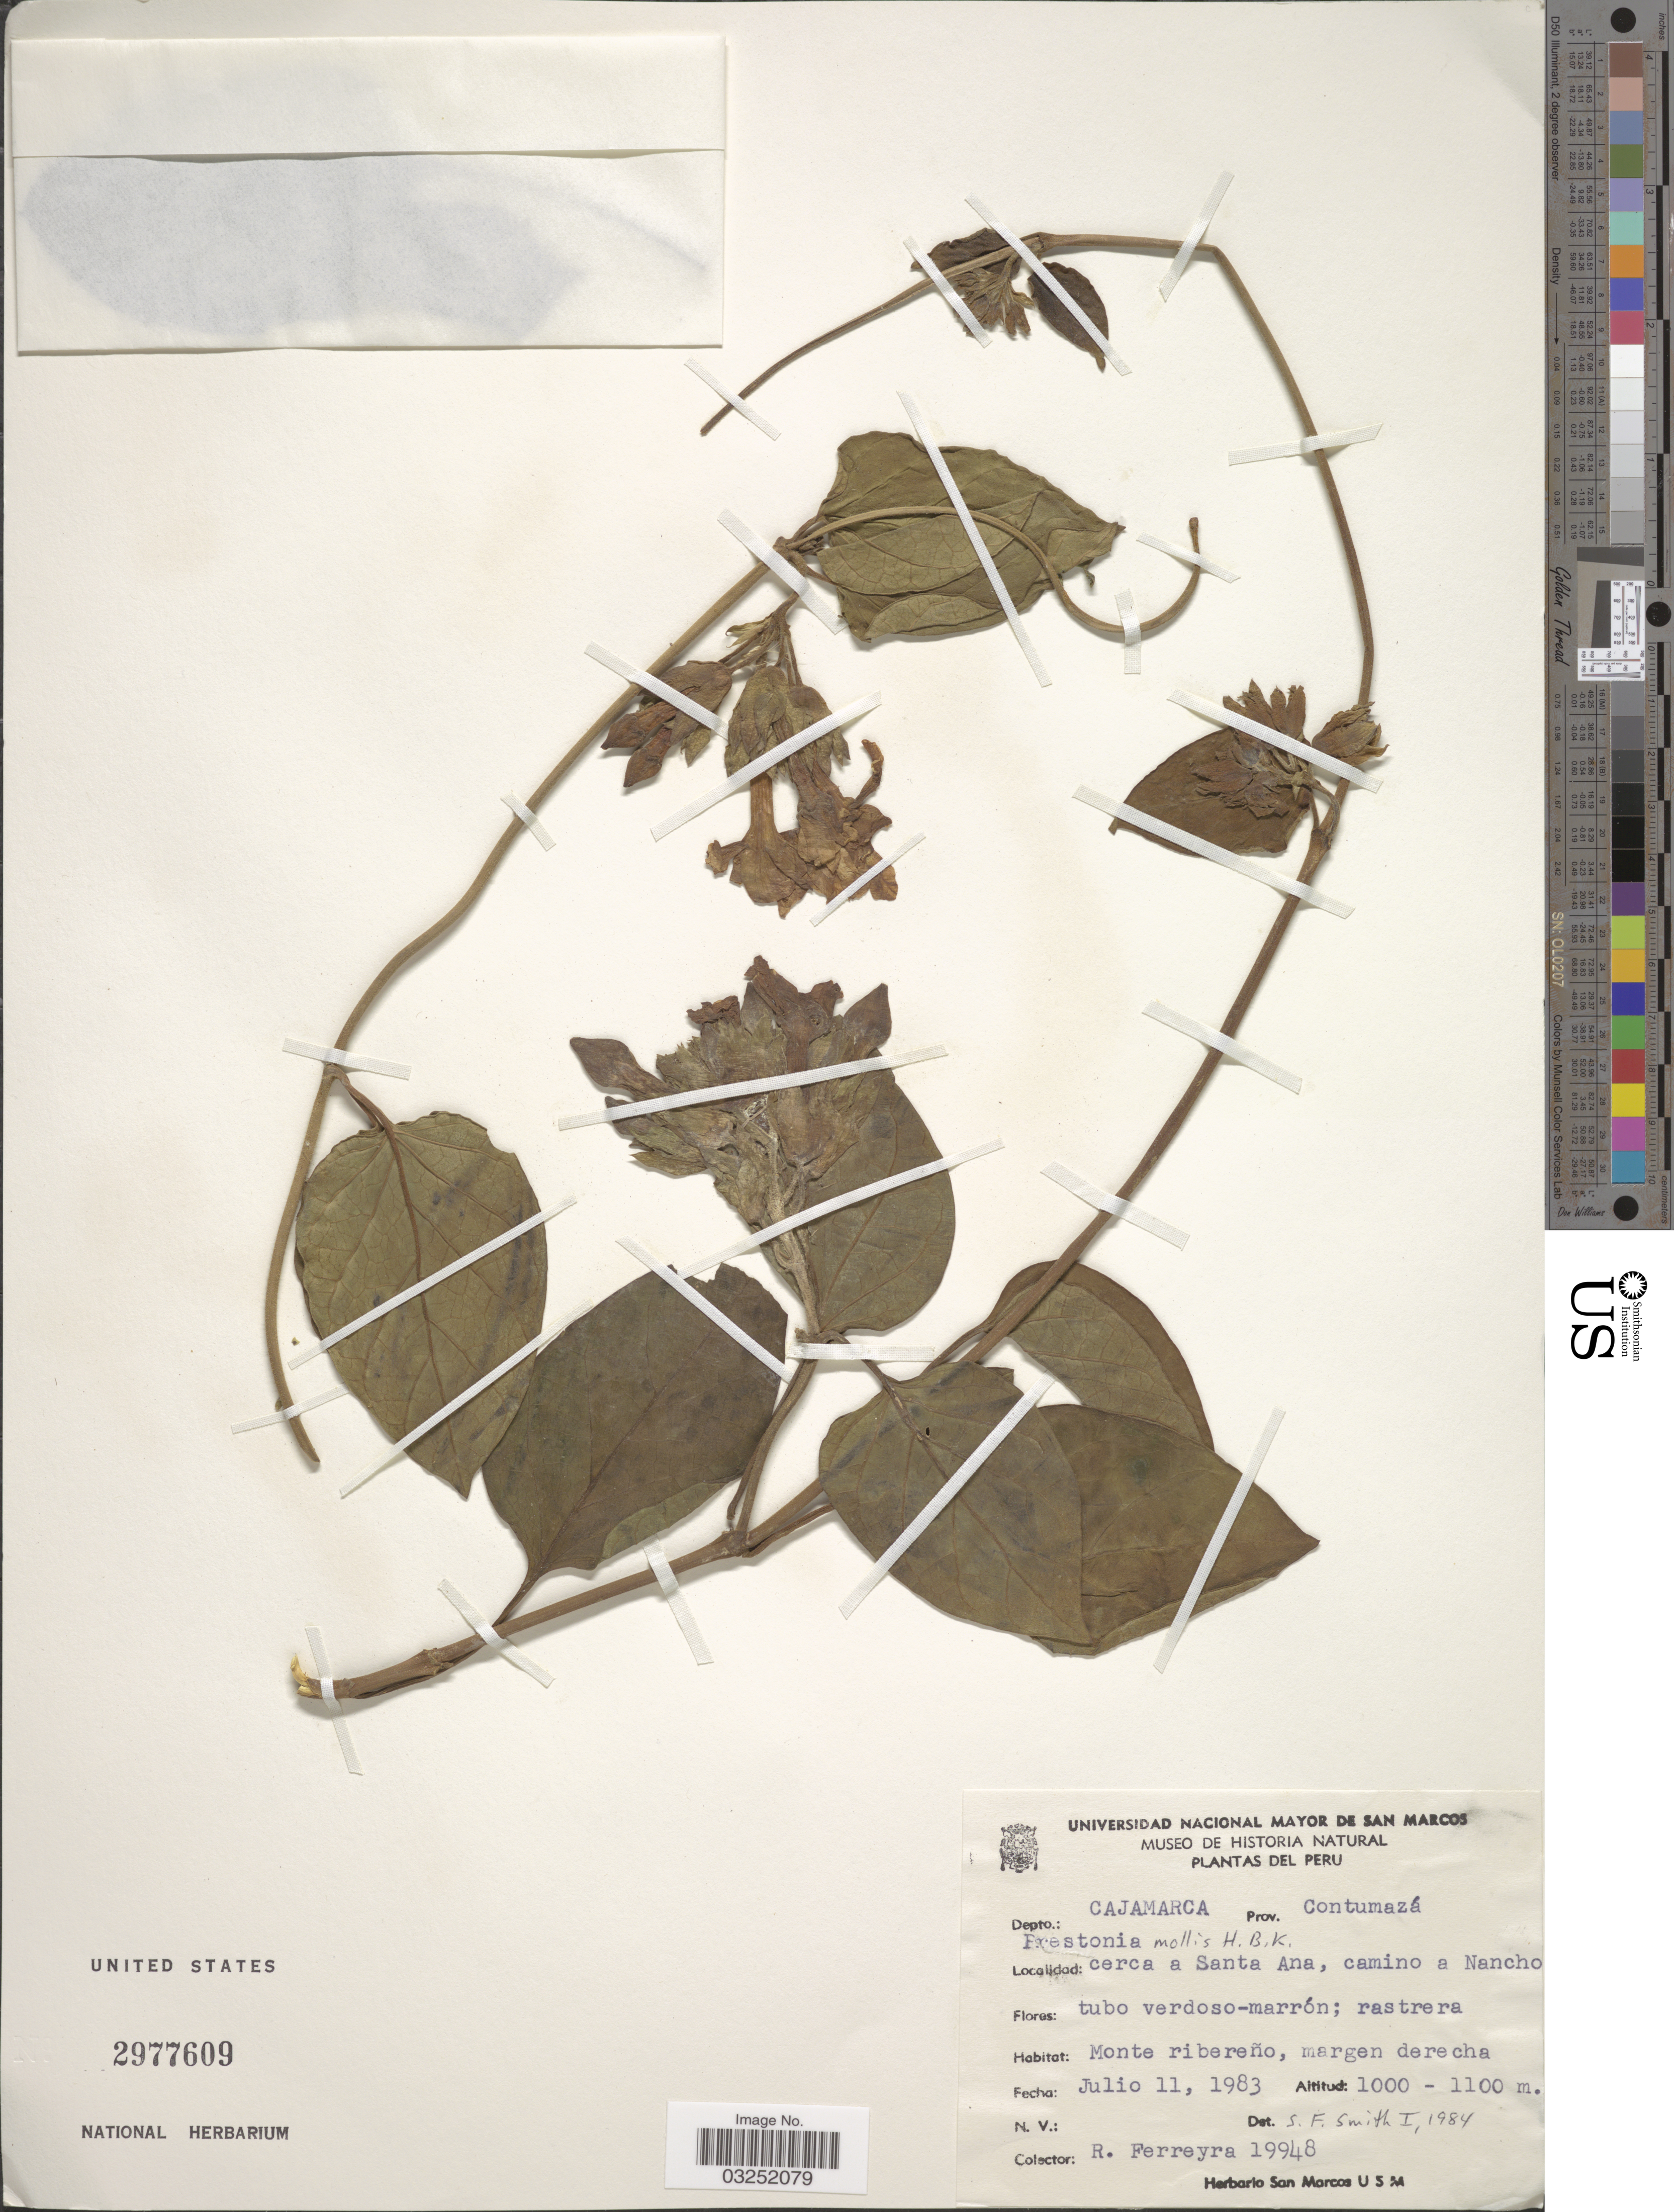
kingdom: Plantae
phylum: Tracheophyta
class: Magnoliopsida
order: Gentianales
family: Apocynaceae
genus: Prestonia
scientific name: Prestonia mollis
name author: Kunth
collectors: R. A. Ferreyra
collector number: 19948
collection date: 1983-07-11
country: Peru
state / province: Cajamarca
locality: Depto.: Cajamarca, Prov. Contuzamá, cerca a Santa Ana, camino a Nancho.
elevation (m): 1000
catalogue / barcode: US 2977609